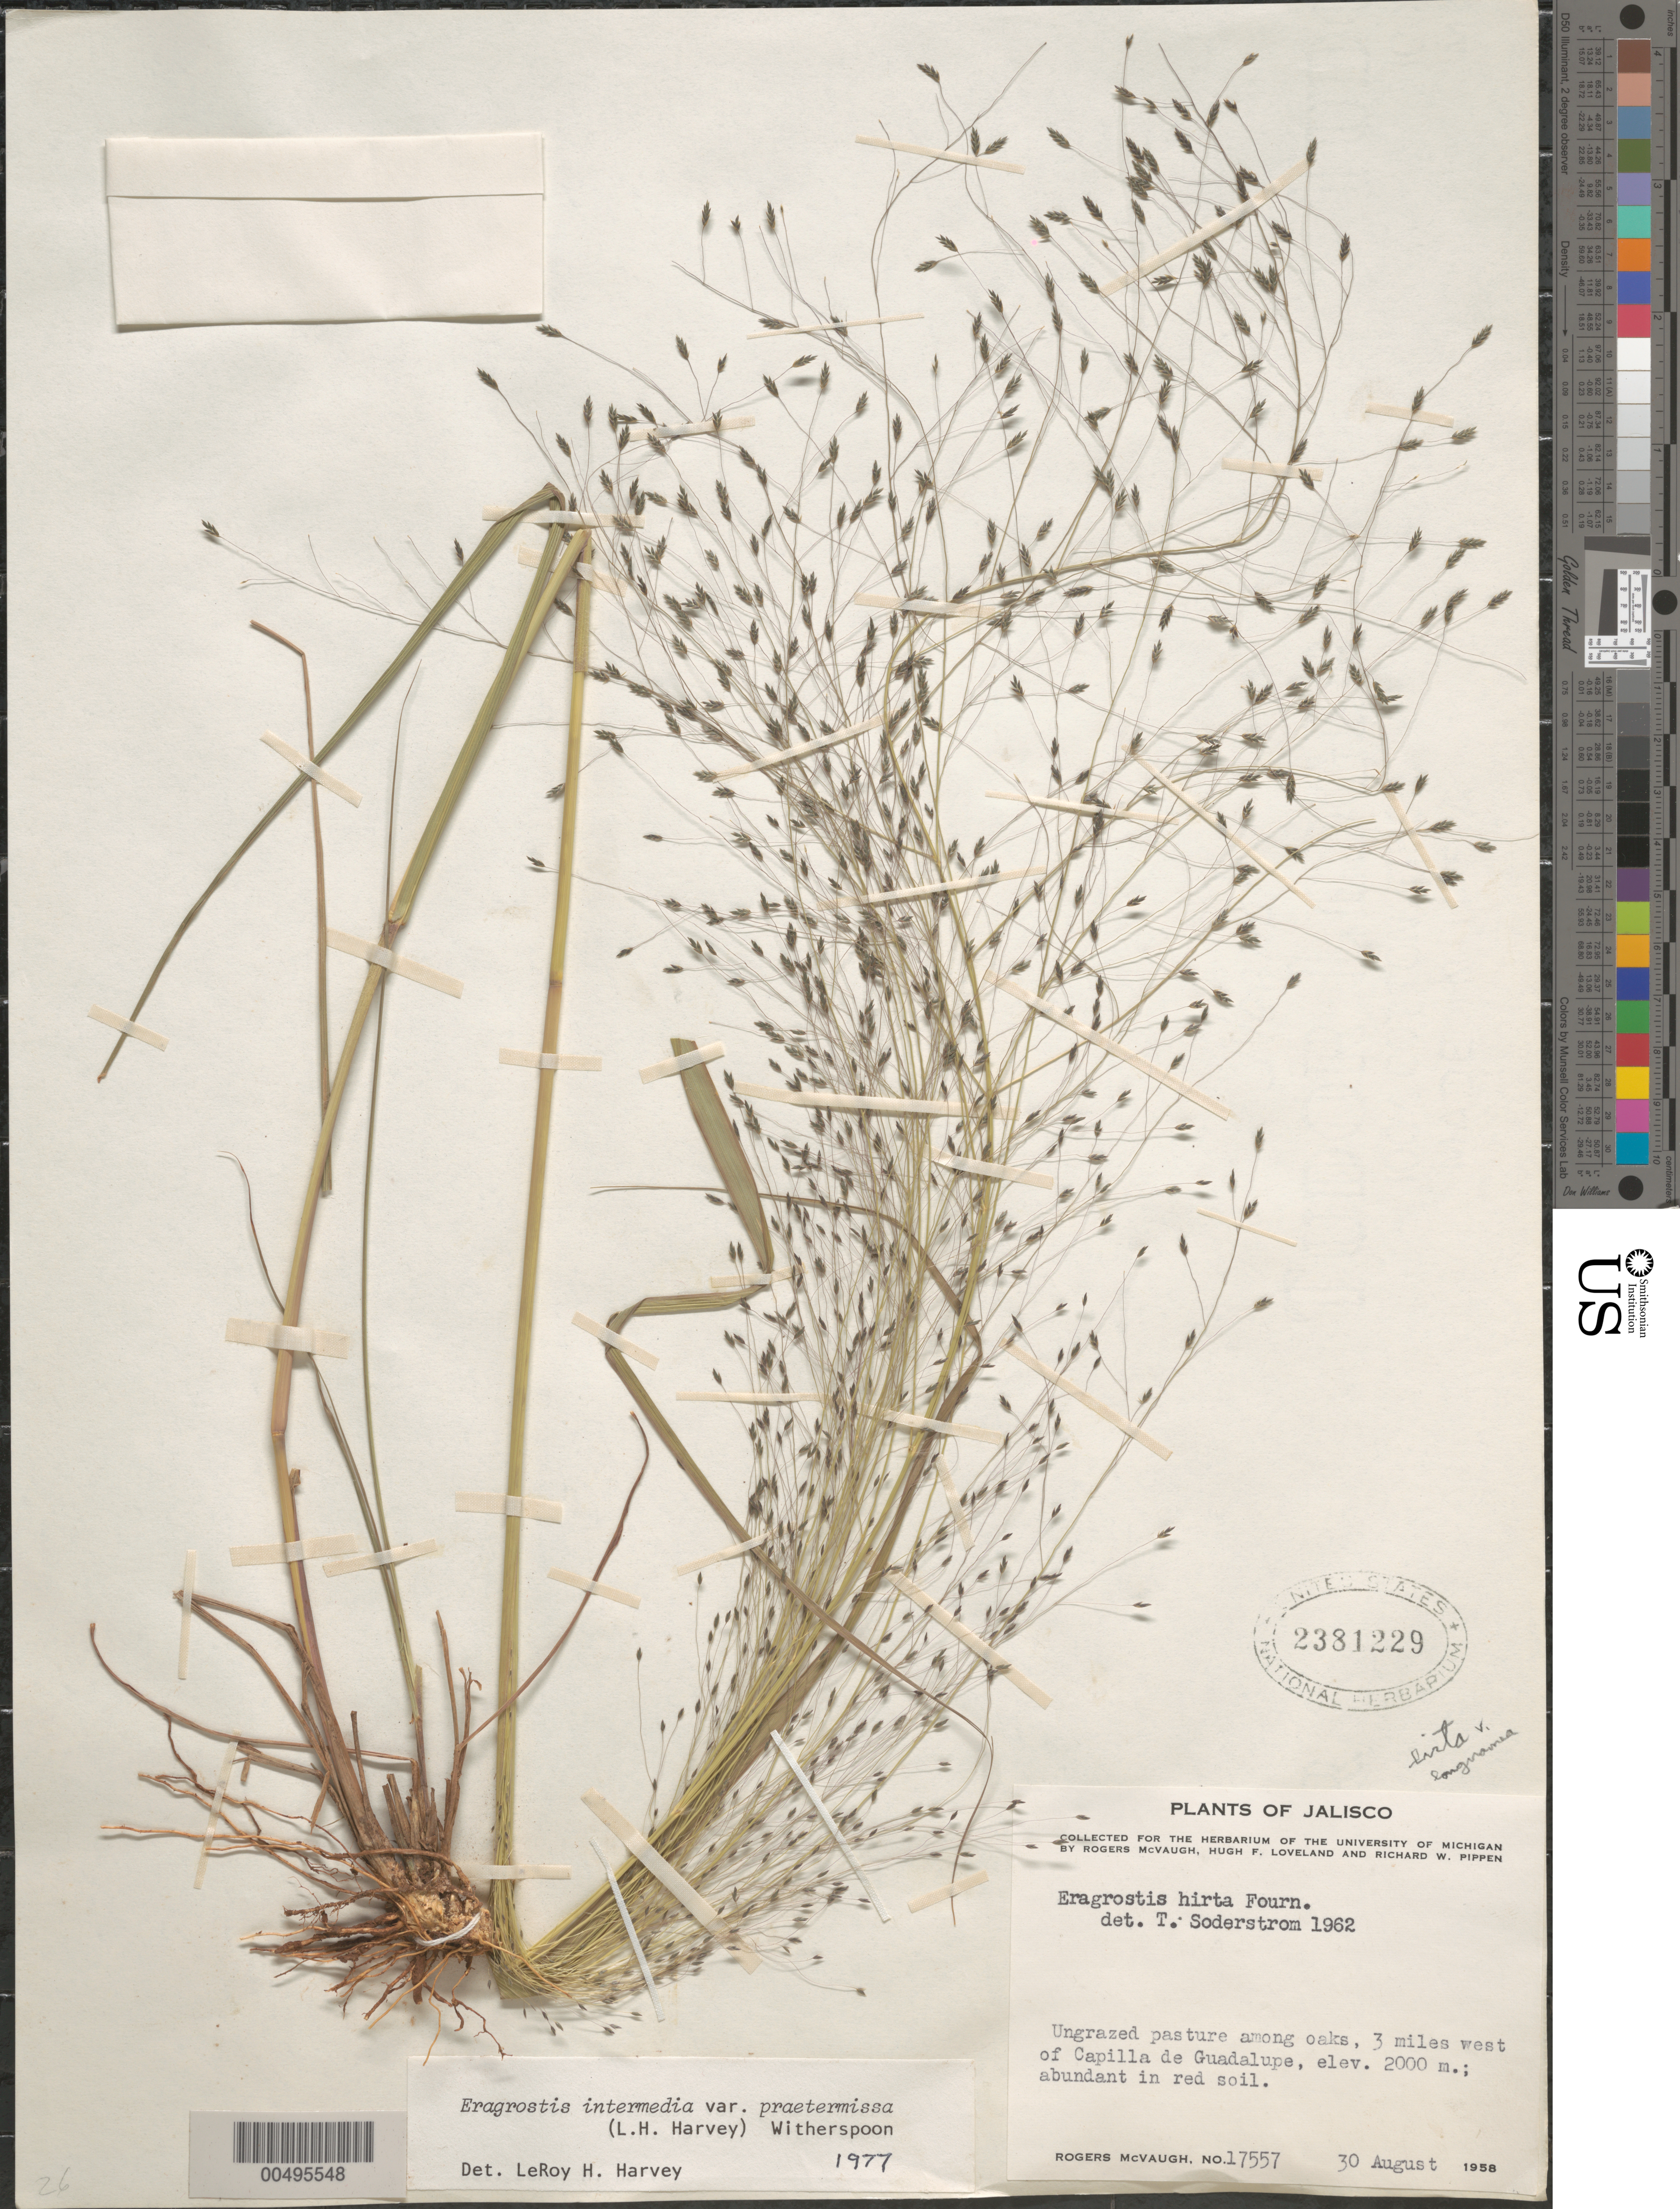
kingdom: Plantae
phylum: Tracheophyta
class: Liliopsida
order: Poales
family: Poaceae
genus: Eragrostis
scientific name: Eragrostis hirta var. longiramea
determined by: Soderstrom, T. R.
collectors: R. McVaugh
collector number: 17557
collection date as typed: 30 Aug 1958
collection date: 1958-08-30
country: Mexico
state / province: Jalisco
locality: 3 mi W of Capilla de Guadalupe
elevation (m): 2000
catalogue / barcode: US 2381229